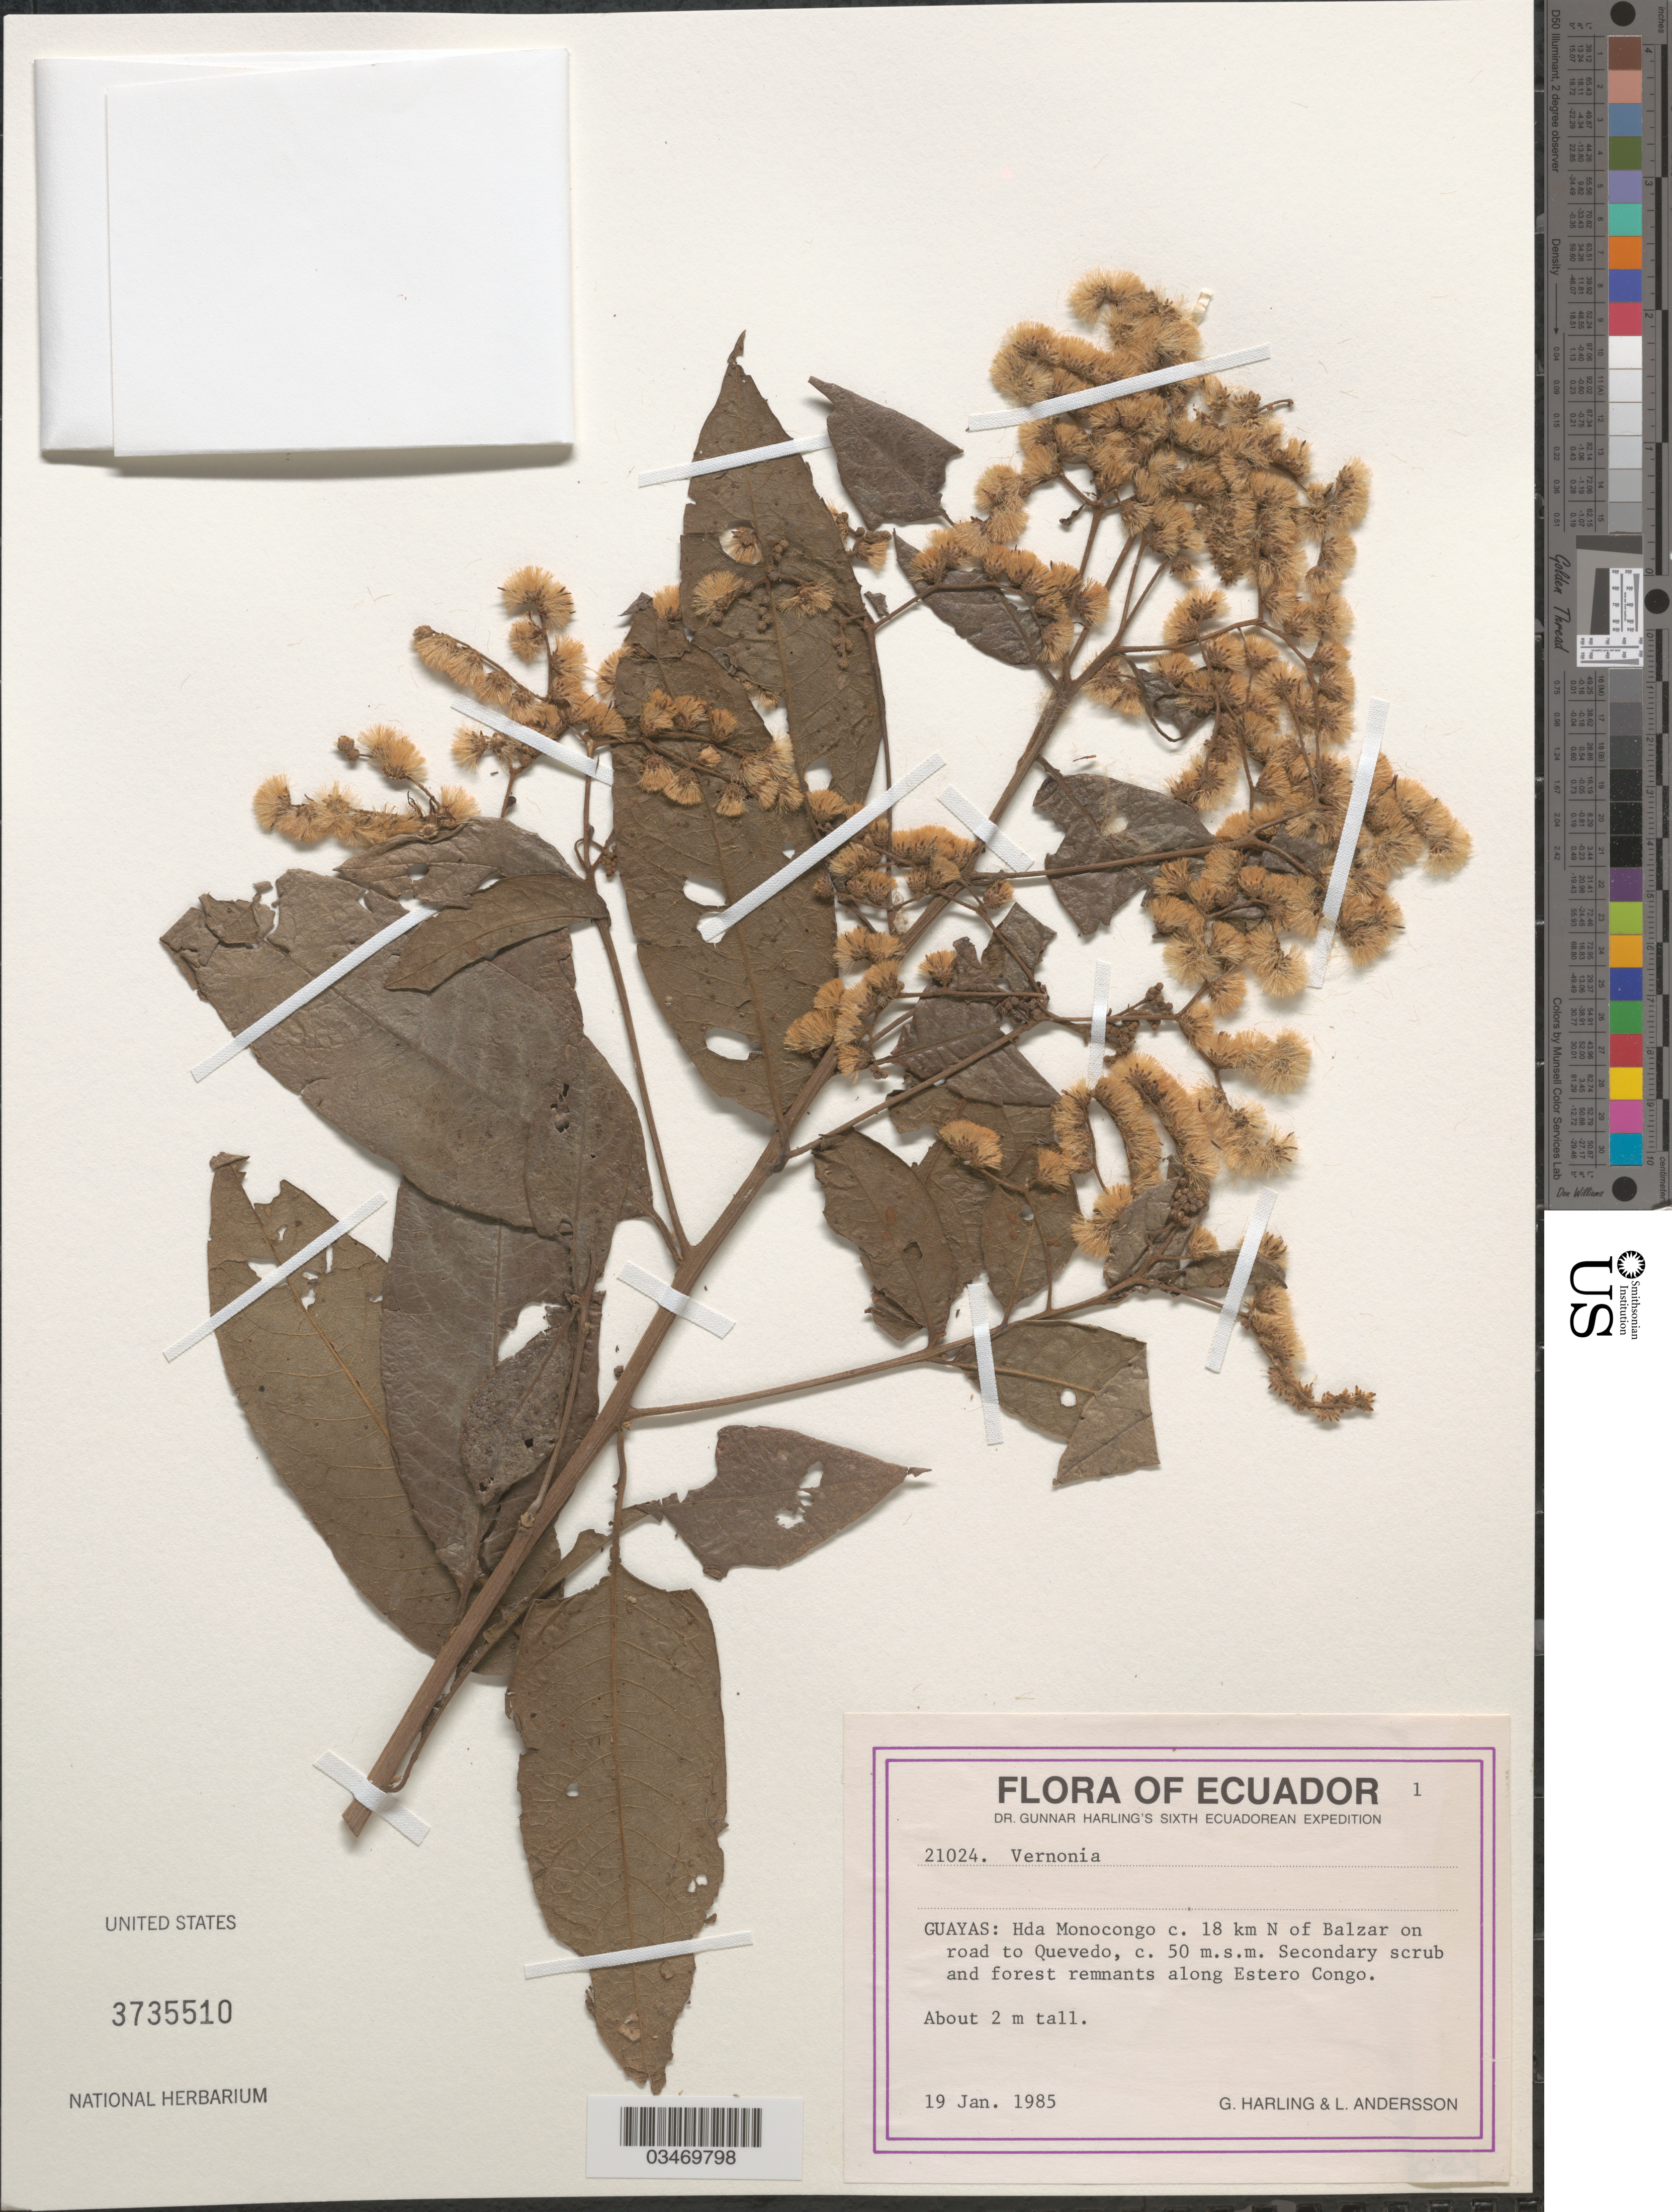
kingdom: Plantae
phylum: Tracheophyta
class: Magnoliopsida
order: Asterales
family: Asteraceae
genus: Vernonanthura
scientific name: Vernonanthura polyanthes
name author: (Spreng.) A.J. Vega & Dematt.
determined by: Renon, Polla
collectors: G. Harling & L. Andersson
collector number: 21024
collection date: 1985-01-19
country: Ecuador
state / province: Guayas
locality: Hda Monocongo c. 18 km N of Balzar on road to Quevedo, c. 50 m.s.n. Secondary and forest remnants along Estero Congo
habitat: Secondary and forest remnants along Estero Congo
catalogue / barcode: US 3735510